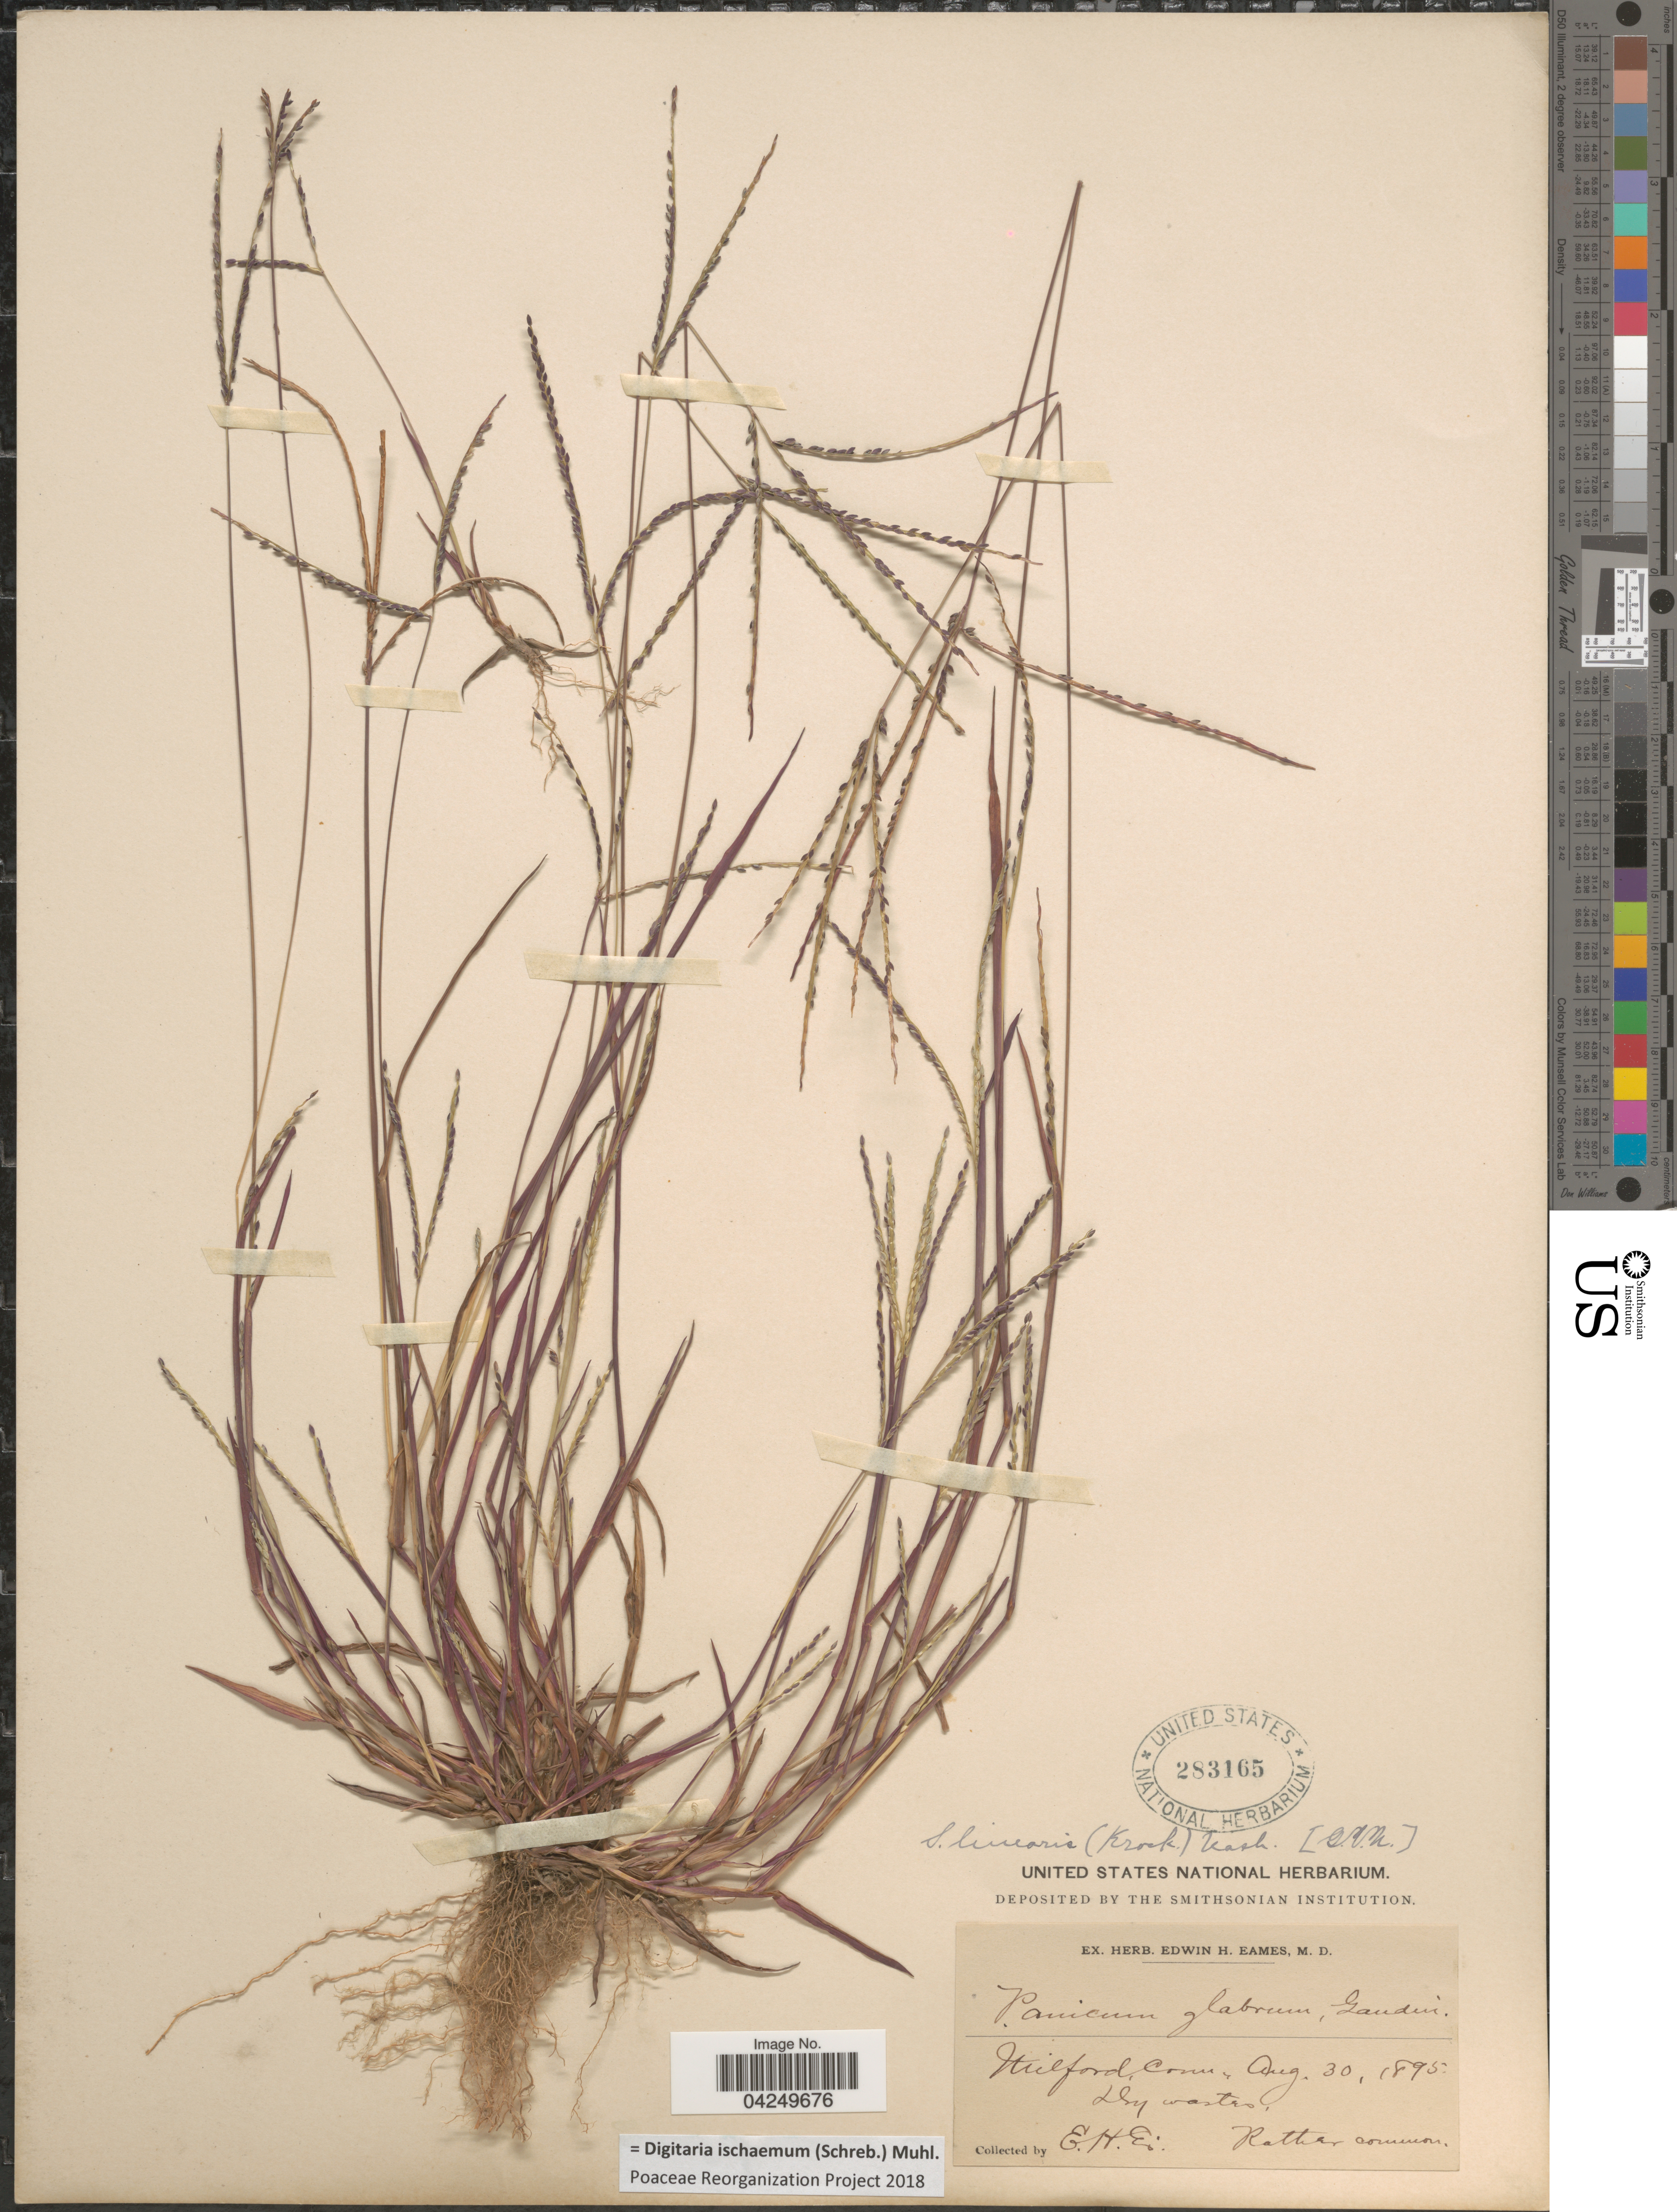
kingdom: Plantae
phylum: Tracheophyta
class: Liliopsida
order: Poales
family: Poaceae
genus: Digitaria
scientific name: Digitaria ischaemum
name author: (Schreber) Schreber ex Muhl.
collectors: E. H. Eames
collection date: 1895-08-30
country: United States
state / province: Connecticut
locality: Milford.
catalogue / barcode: US 283165